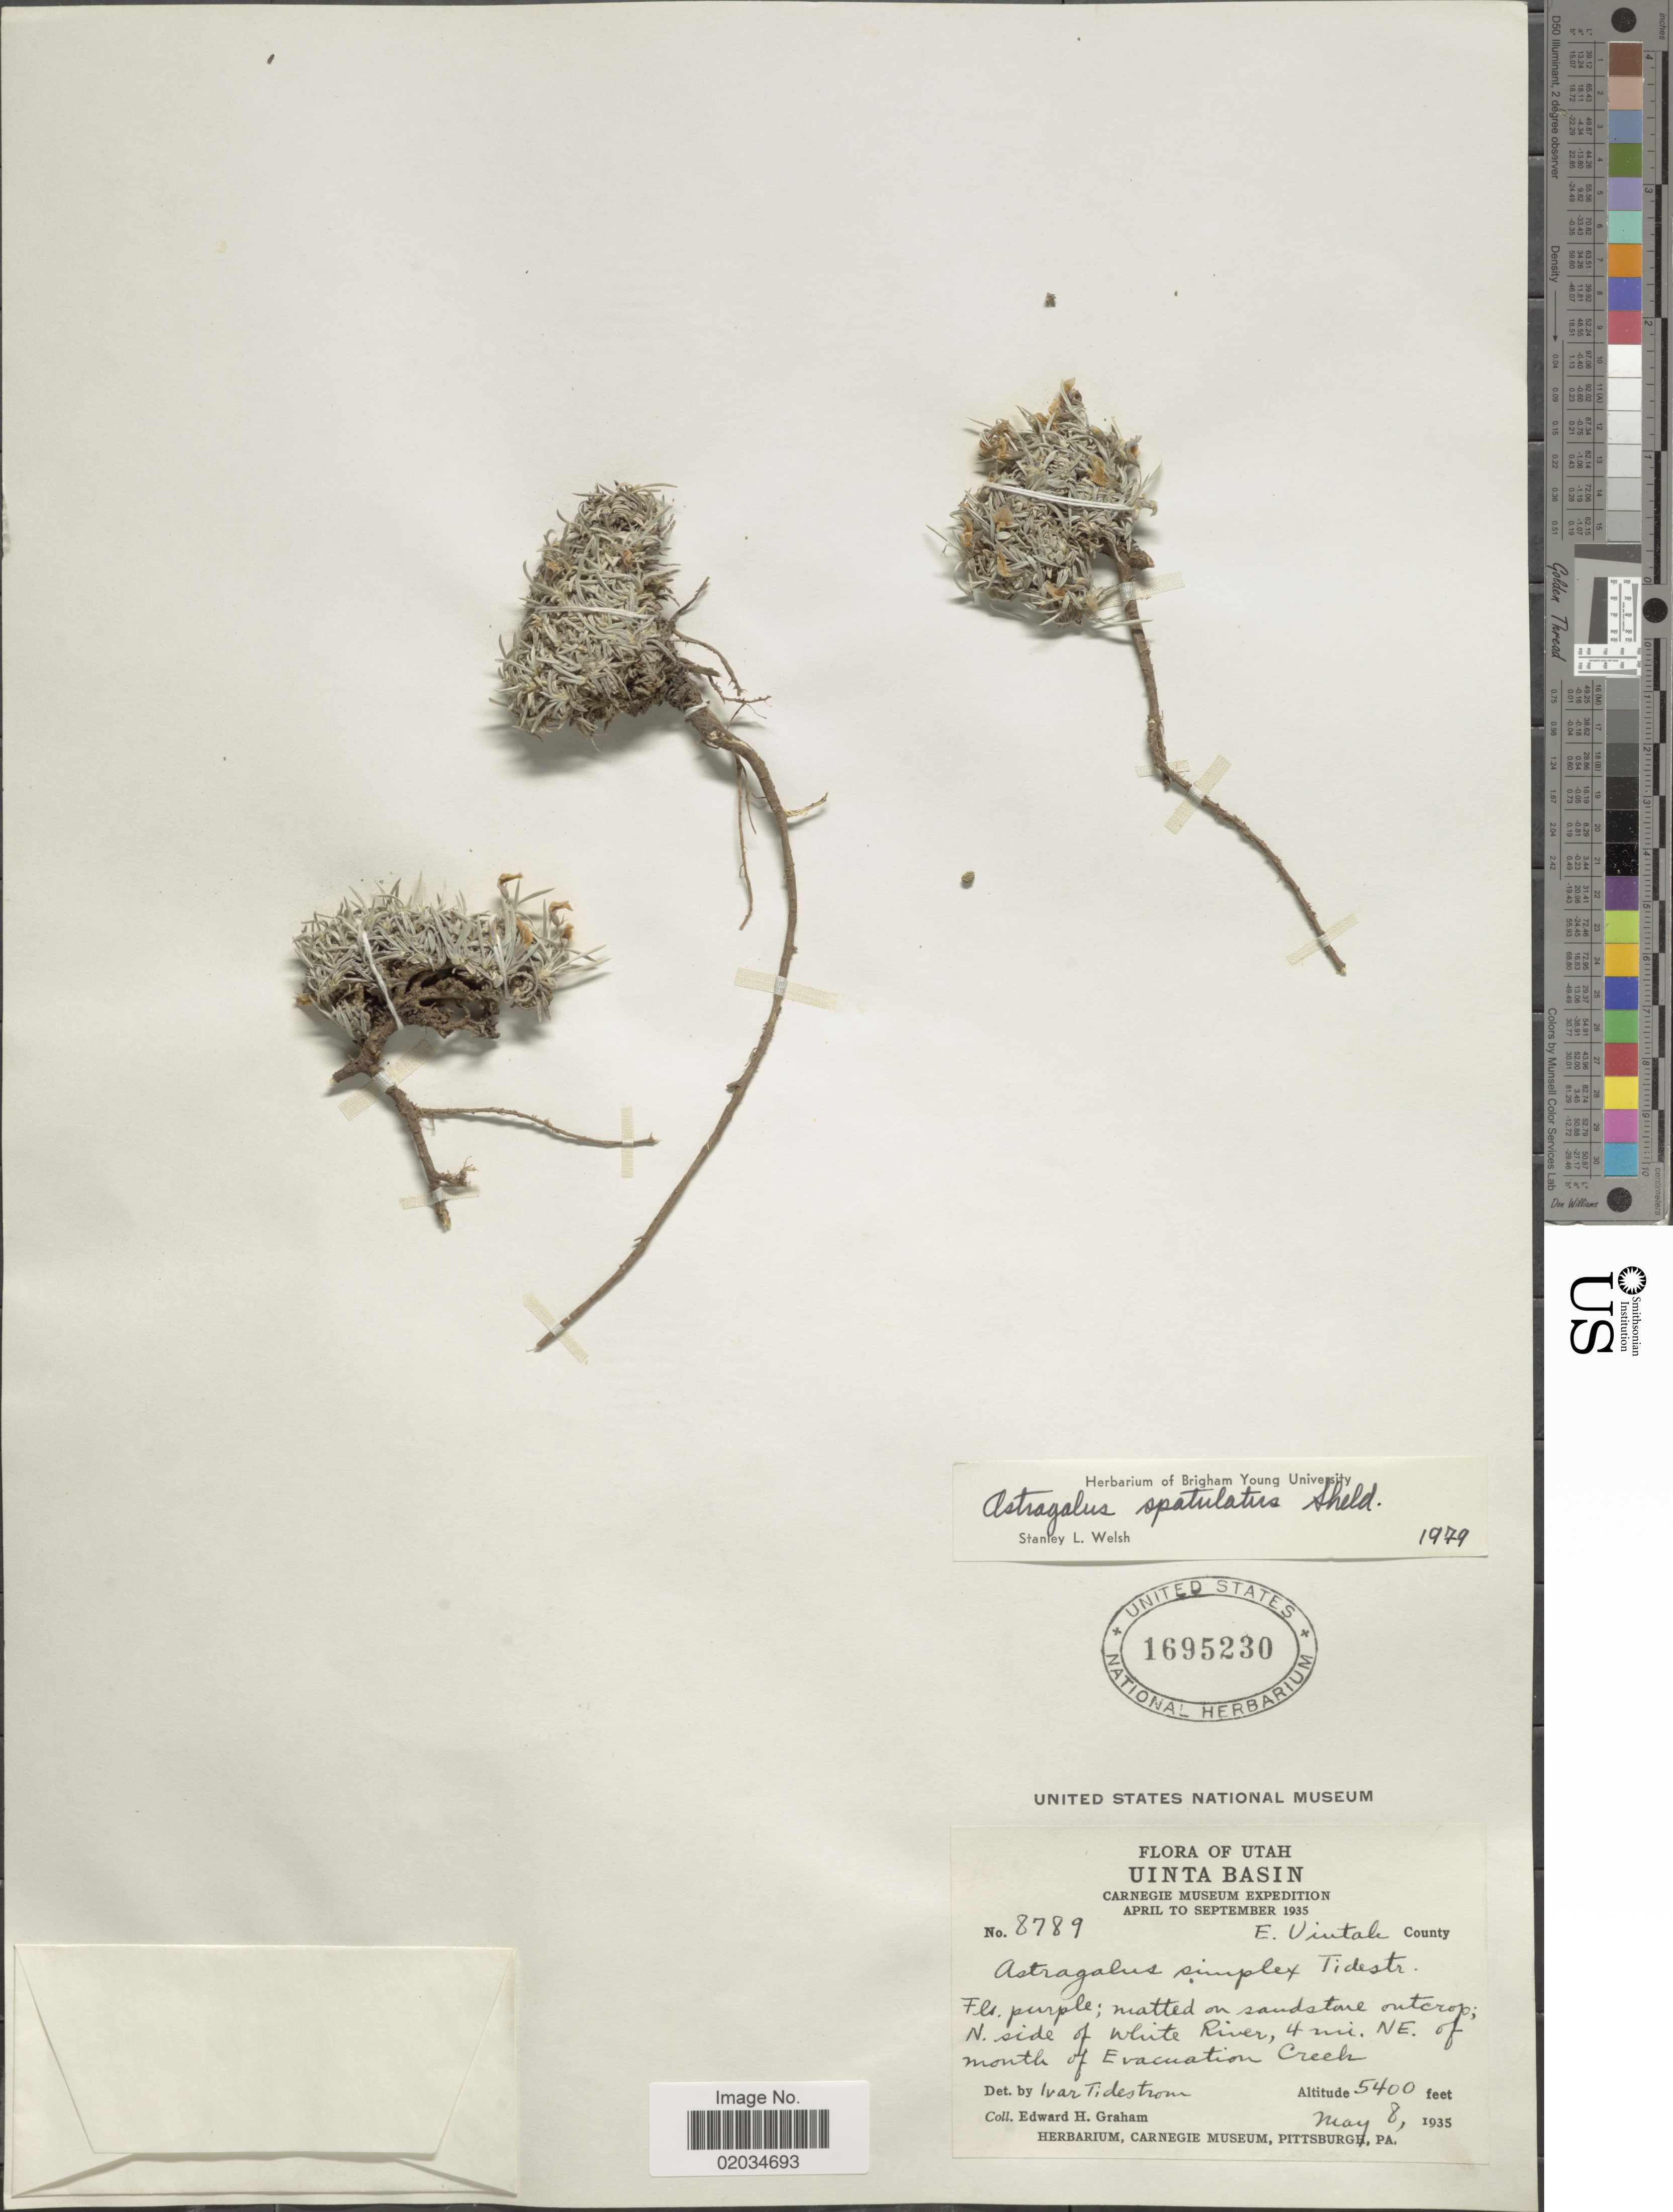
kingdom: Plantae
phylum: Tracheophyta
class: Magnoliopsida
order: Fabales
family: Fabaceae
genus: Astragalus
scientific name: Astragalus sparsiflorus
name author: A. Gray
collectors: E. H. Graham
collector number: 8789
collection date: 1935-05-08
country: United States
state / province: Utah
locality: Uinta Basin. E. Uintah County. N. side of White River, 4 mi. NE. of mouth of Evacuation Creek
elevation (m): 1646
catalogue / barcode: US 1695230